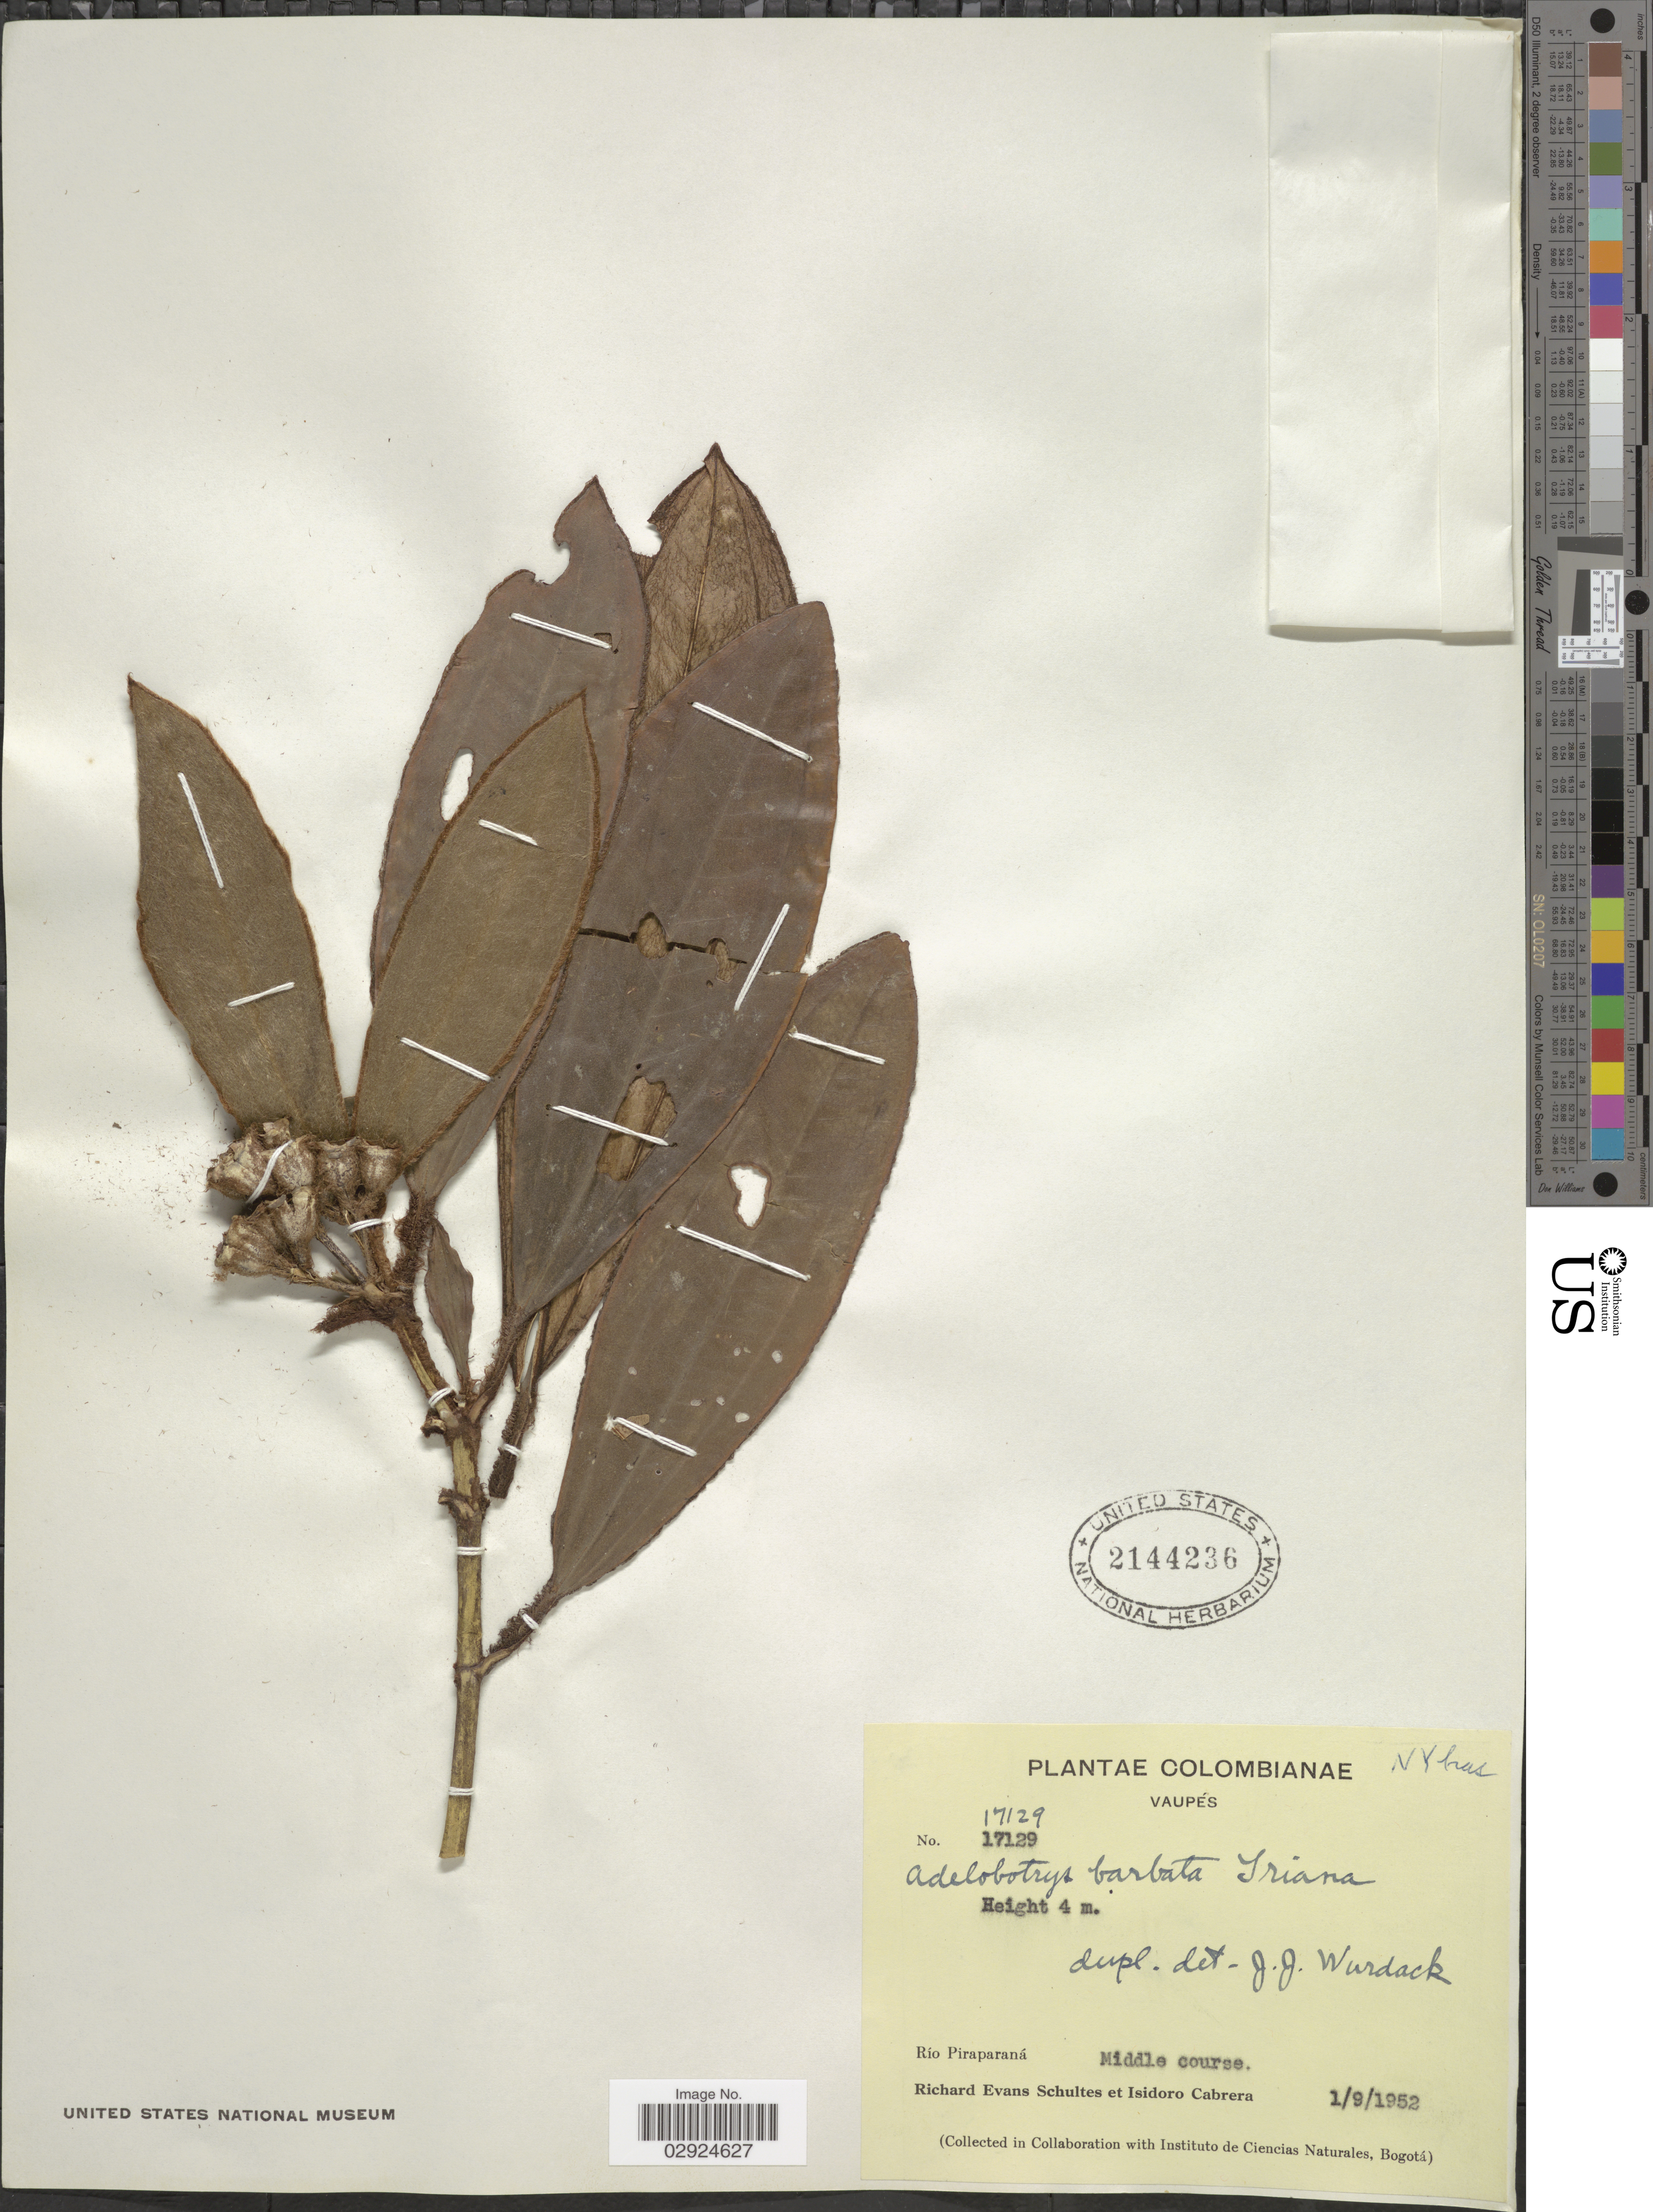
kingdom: Plantae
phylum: Tracheophyta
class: Magnoliopsida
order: Myrtales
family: Melastomataceae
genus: Adelobotrys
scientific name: Adelobotrys barbatus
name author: Triana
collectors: R. E. Schultes & I. Cabrera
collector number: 17129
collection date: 1952-09-01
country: Colombia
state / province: Vaupés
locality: Río Piraparaná. Middle course.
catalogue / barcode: US 2144236